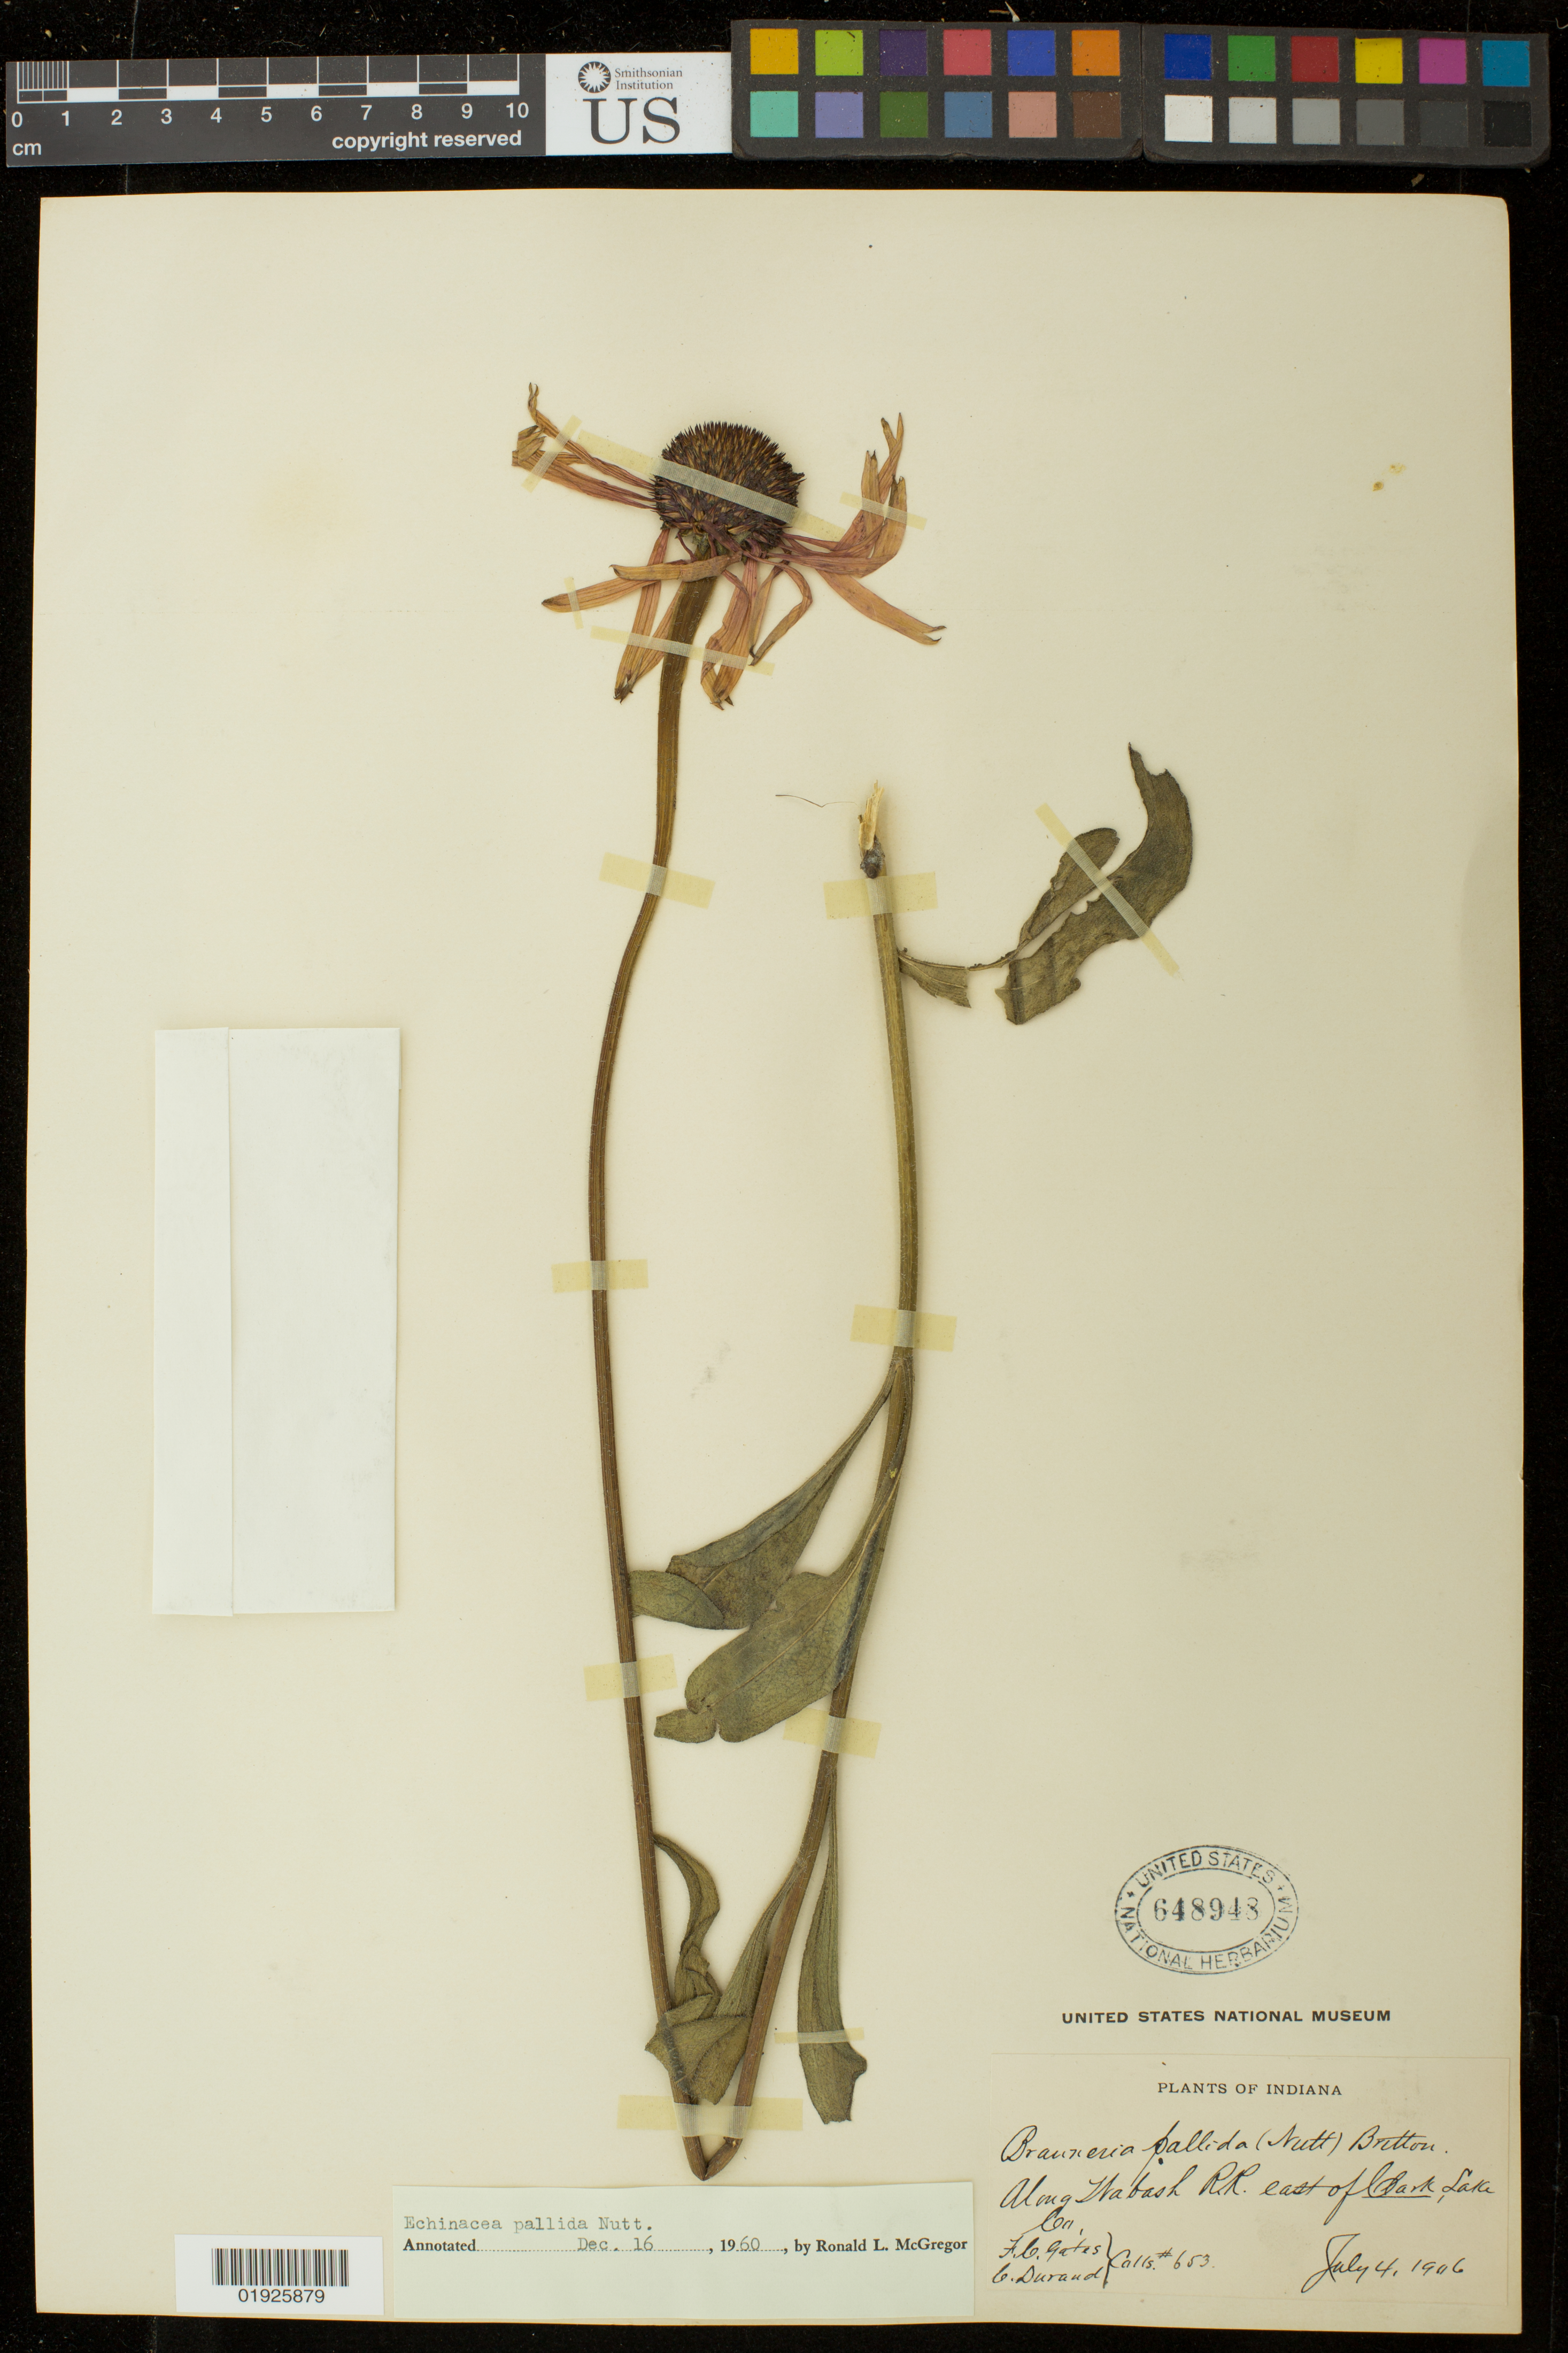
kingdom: Plantae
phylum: Tracheophyta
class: Magnoliopsida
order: Asterales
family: Asteraceae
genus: Echinacea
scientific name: Echinacea pallida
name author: (Nutt.) Nutt.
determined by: McGregor, R. L.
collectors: F. C. Gates & C. Durand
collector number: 653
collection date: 1906-07-04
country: United States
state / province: Indiana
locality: Along Wabash R.R. east of Clark Lake.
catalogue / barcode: US 648948